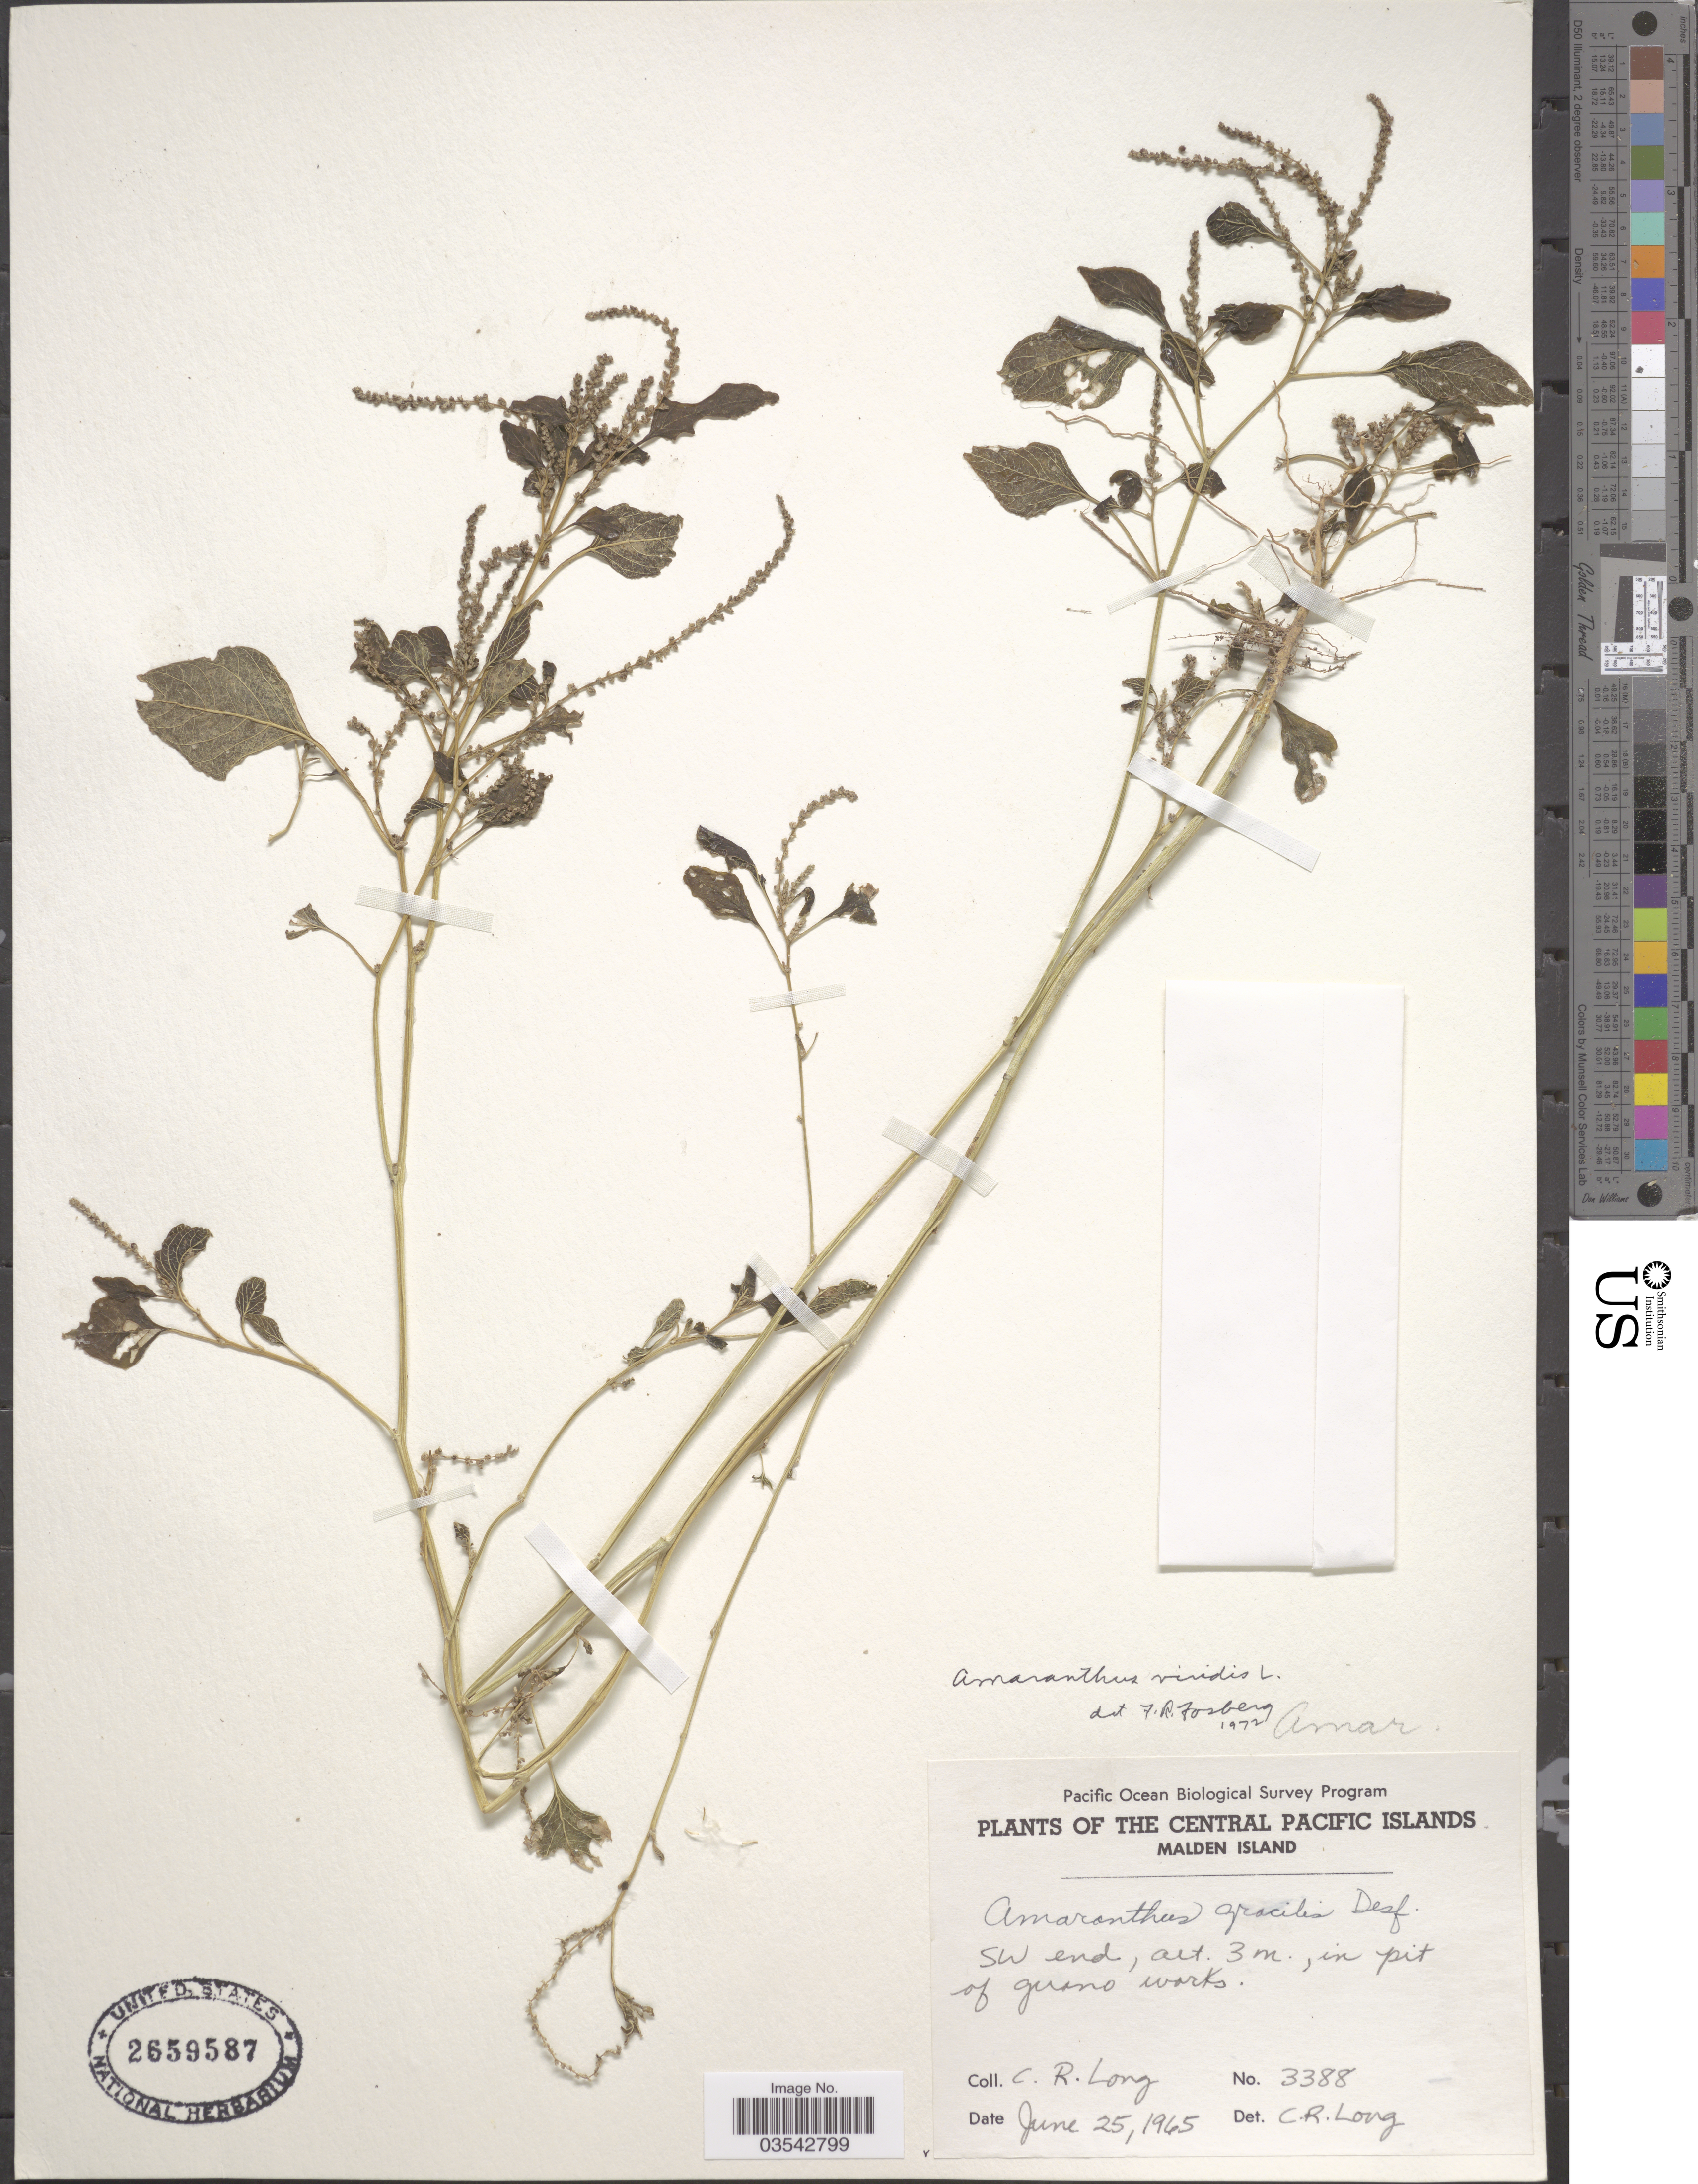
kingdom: Plantae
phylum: Tracheophyta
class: Magnoliopsida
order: Caryophyllales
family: Amaranthaceae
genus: Amaranthus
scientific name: Amaranthus viridis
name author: L.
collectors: C. R. Long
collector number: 3388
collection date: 1965-06-25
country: Kiribati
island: Malden Island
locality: The Central Pacific Islands. Malden Island. SW end.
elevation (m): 3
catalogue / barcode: US 2659587